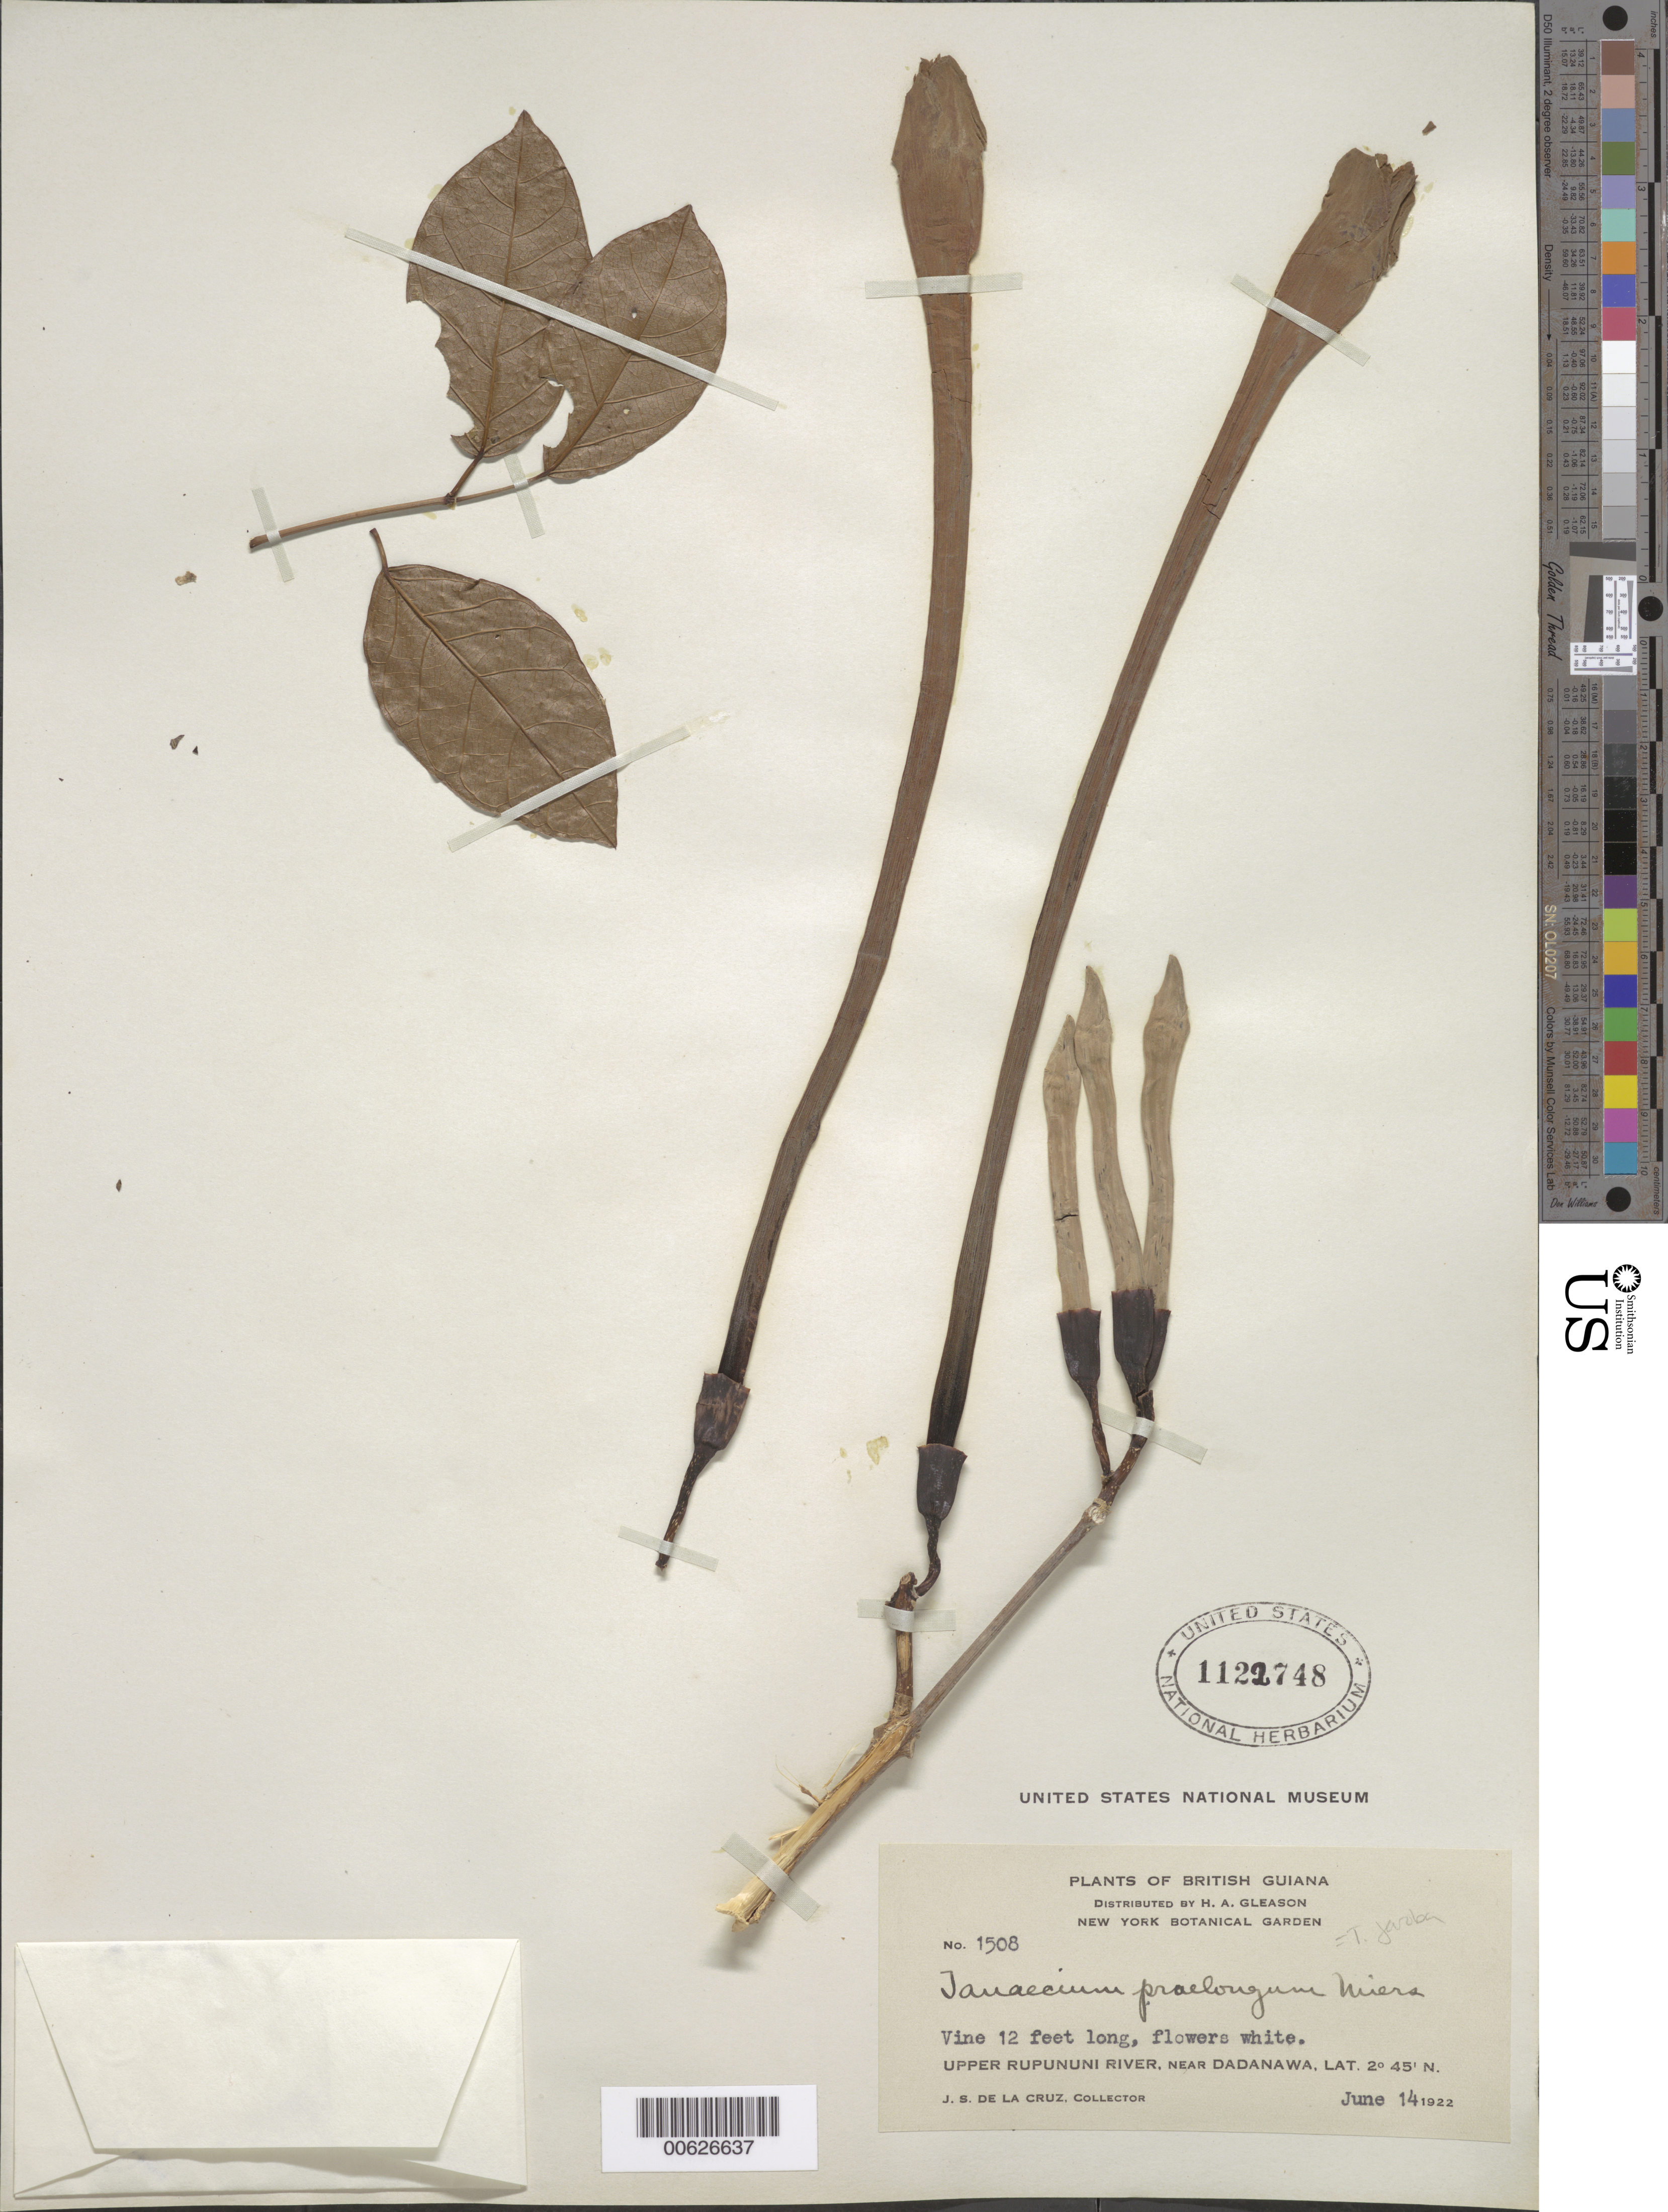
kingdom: Plantae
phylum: Tracheophyta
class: Magnoliopsida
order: Lamiales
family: Bignoniaceae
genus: Tanaecium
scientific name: Tanaecium jaroba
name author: Sw.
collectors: J. S. de la Cruz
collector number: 1508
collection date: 1922-06-14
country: Guyana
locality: British Guaiana. Upper Rupununi River, near Dadanawa.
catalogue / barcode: US 1122748